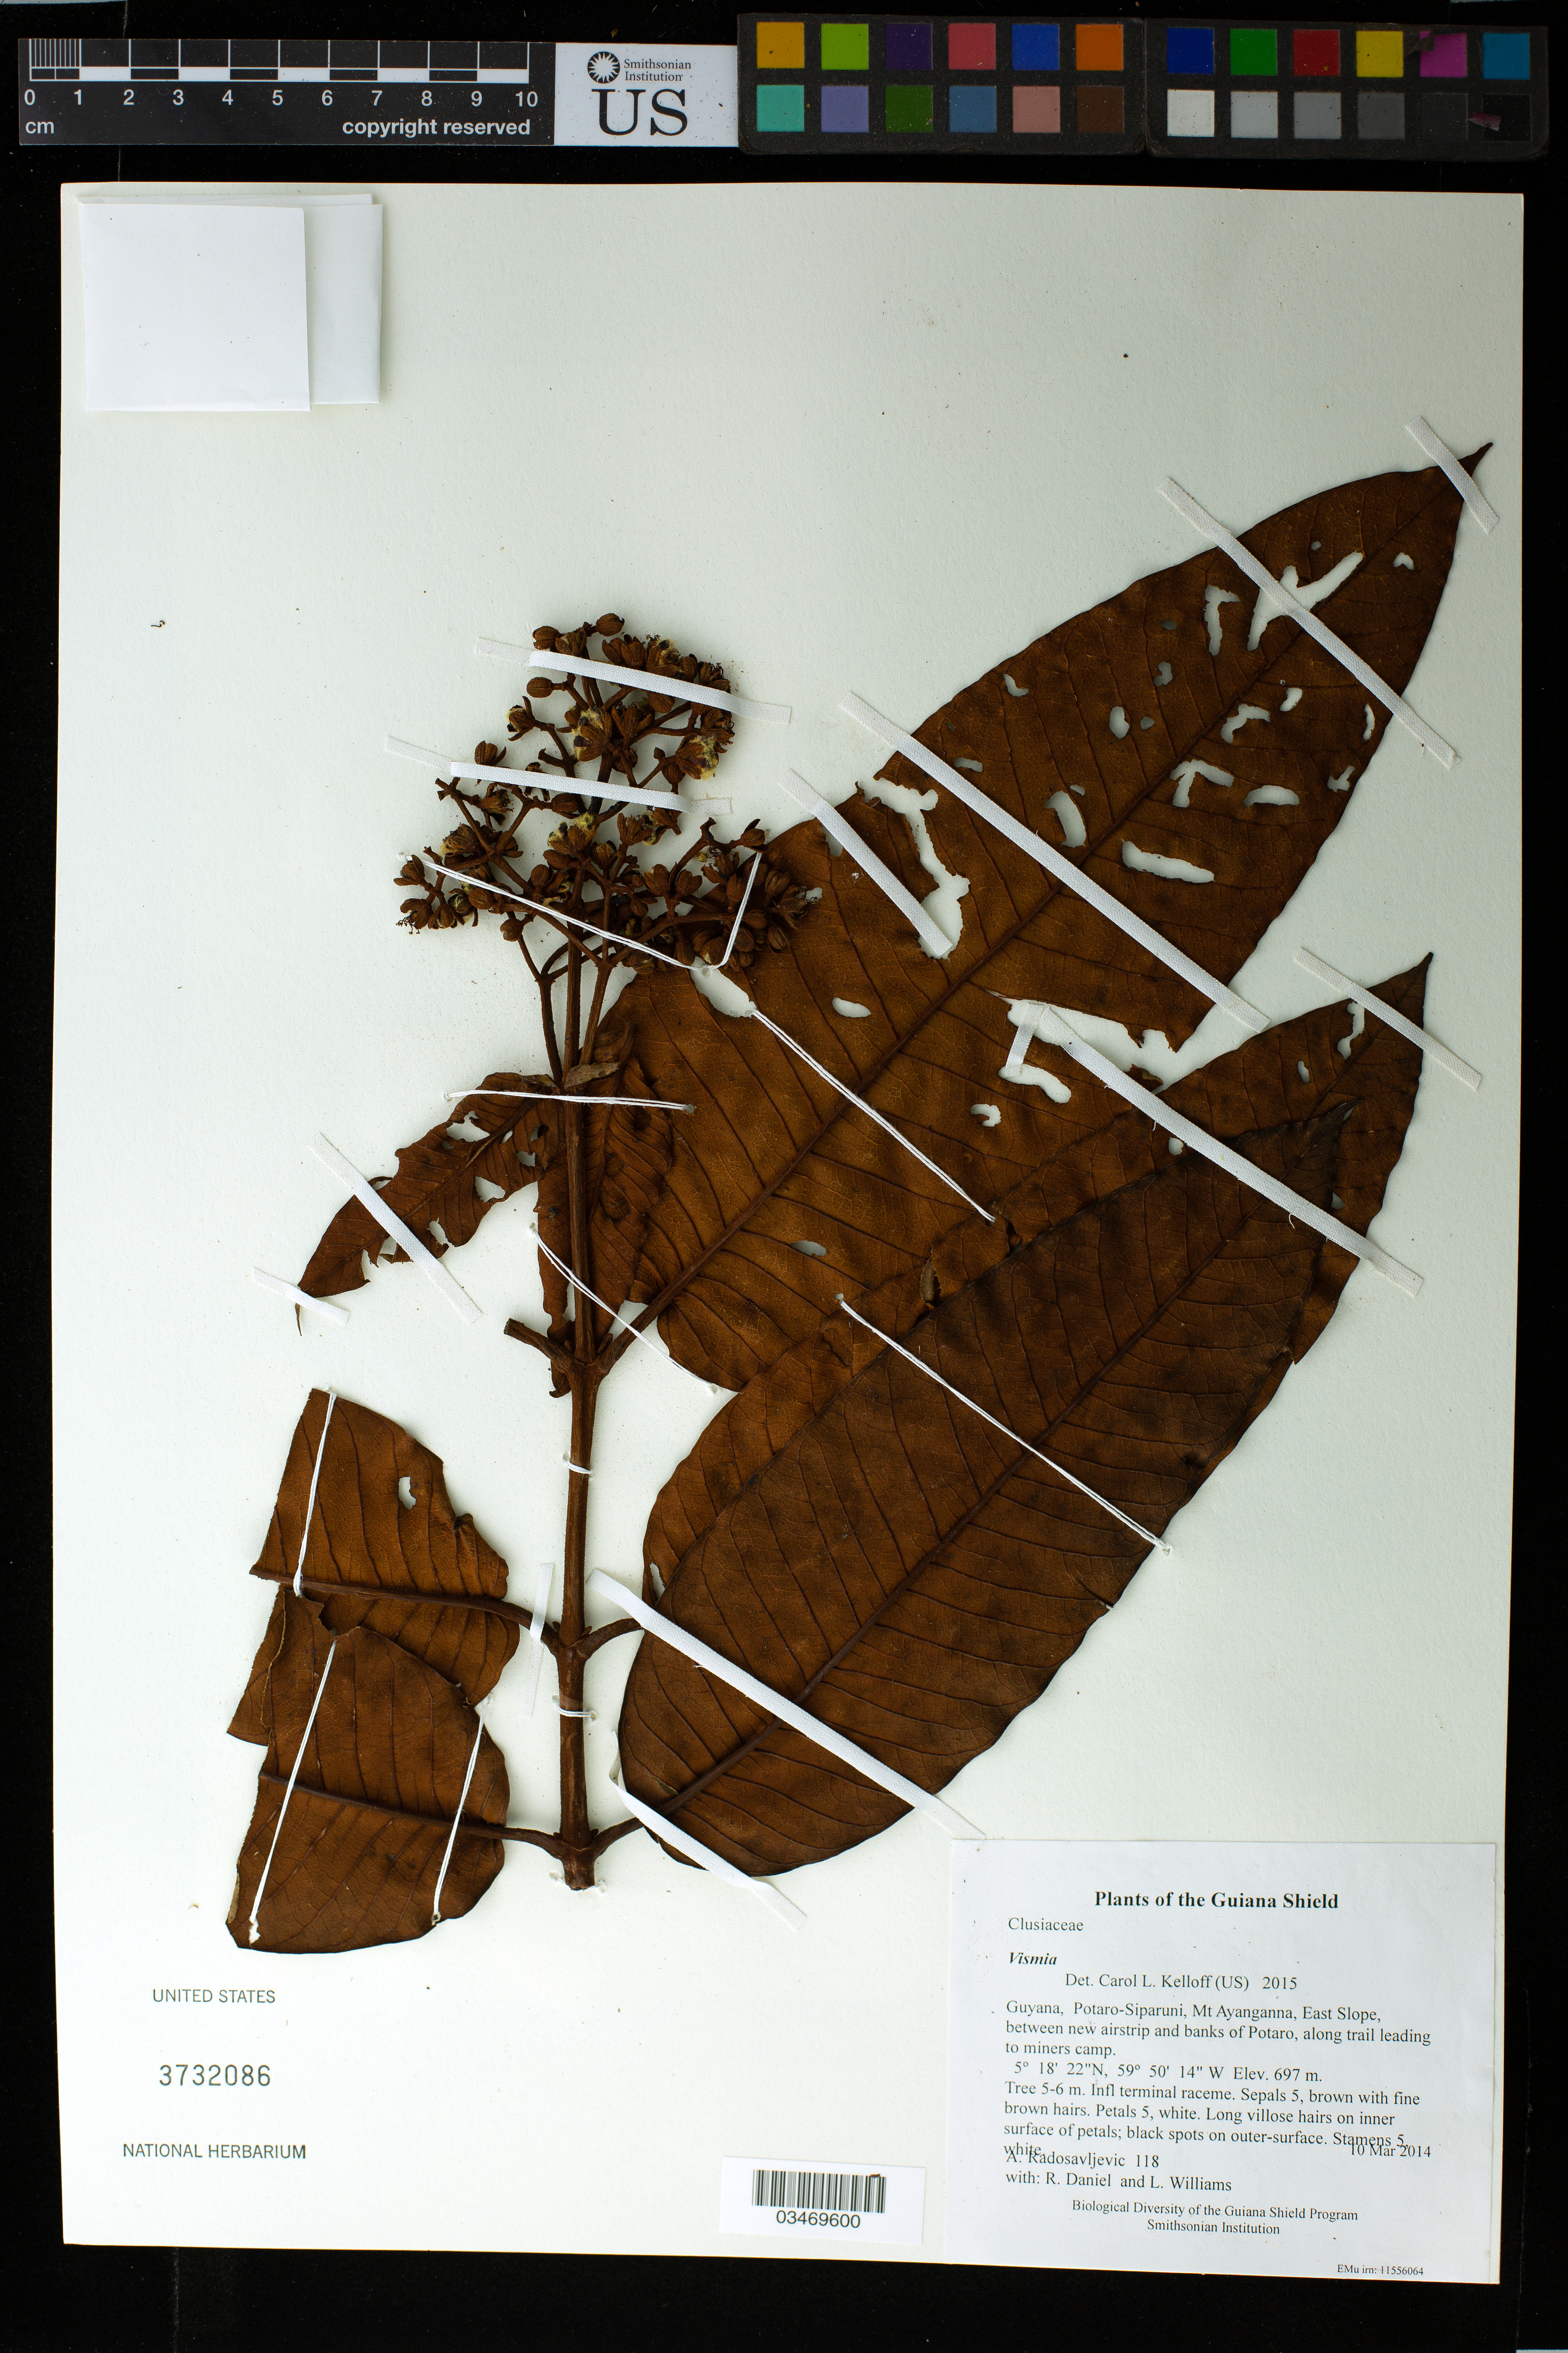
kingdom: Plantae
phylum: Tracheophyta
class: Magnoliopsida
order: Malpighiales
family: Hypericaceae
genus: Vismia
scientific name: Vismia sp.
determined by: Kelloff, Carol L., (US), Smithsonian Institution - National Museum of Natural History (UNITED STATES)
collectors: A. Radosavljevic, R. Daniel & L. Williams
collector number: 118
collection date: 2014-03-10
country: Guyana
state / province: Potaro-Siparuni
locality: Mt Ayanganna, East Slope, between new airstrip and banks of Potaro, along trail leading to miners camp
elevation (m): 697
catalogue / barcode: US 3732086